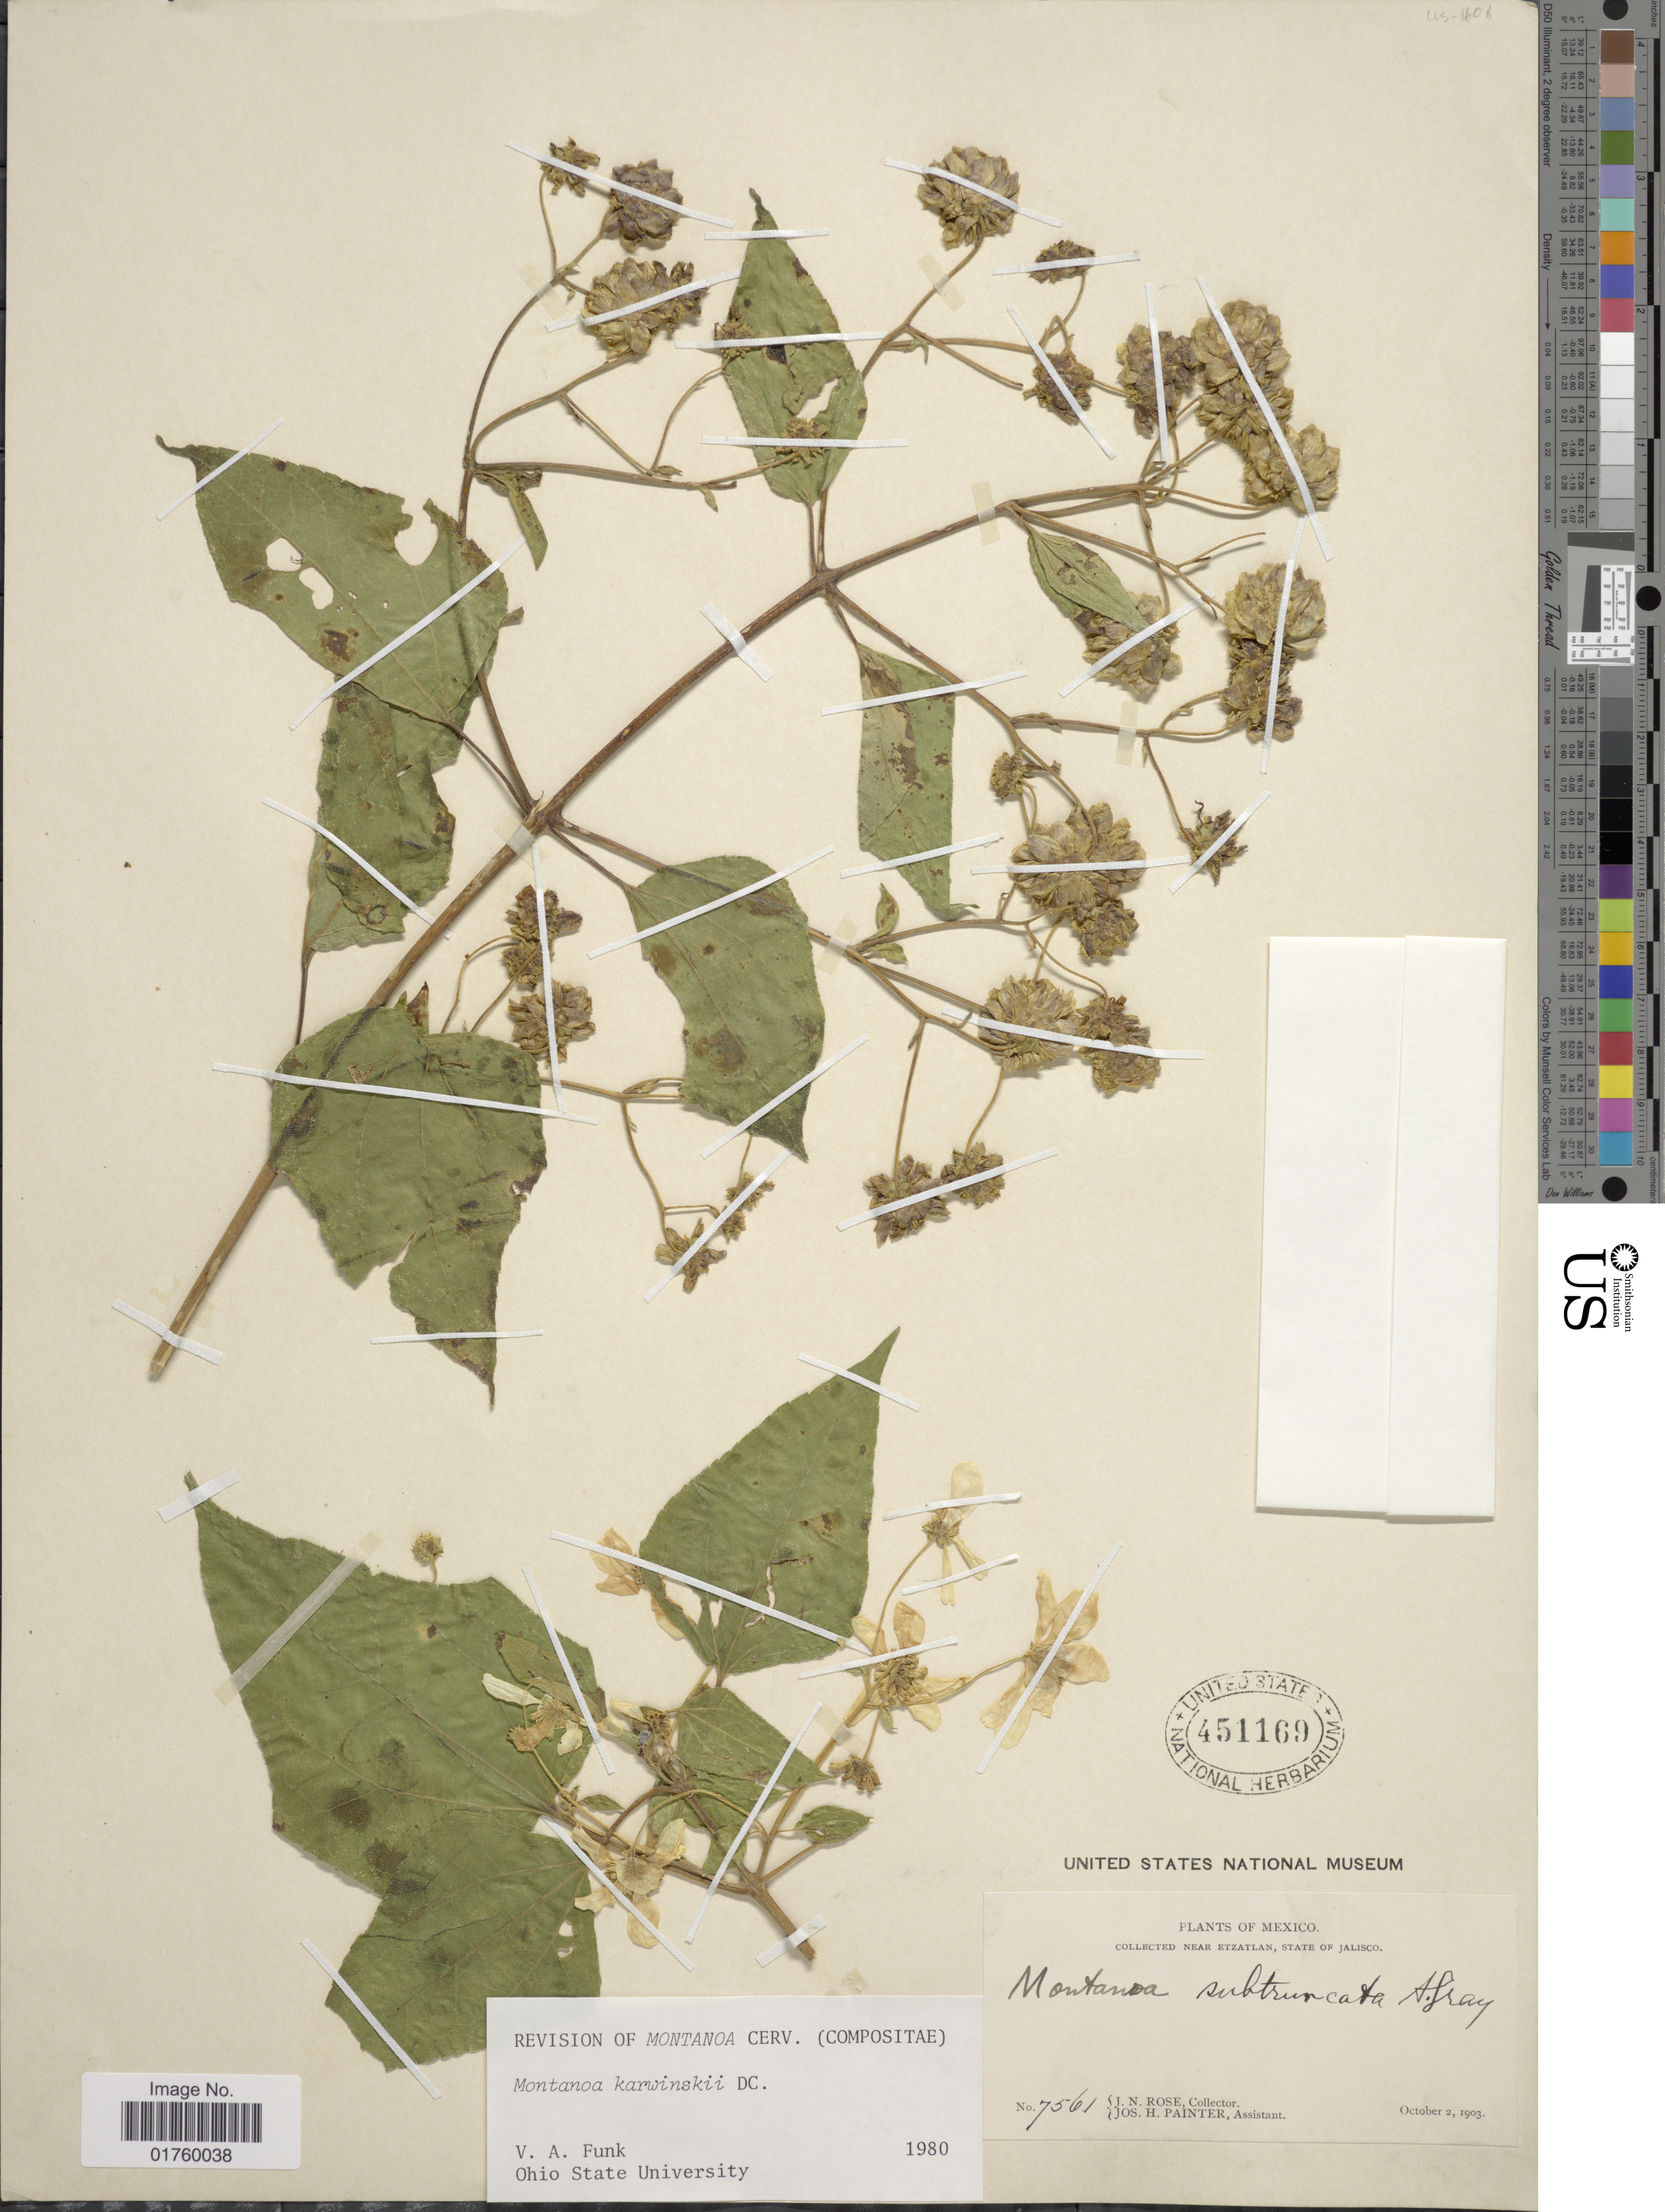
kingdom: Plantae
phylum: Tracheophyta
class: Magnoliopsida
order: Asterales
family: Asteraceae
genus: Montanoa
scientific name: Montanoa karwinskii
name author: DC.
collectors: J. N. Rose & J. H. Painter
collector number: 7561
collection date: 1903-10-02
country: Mexico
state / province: Jalisco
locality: Near Etzatlan.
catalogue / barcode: US 451169